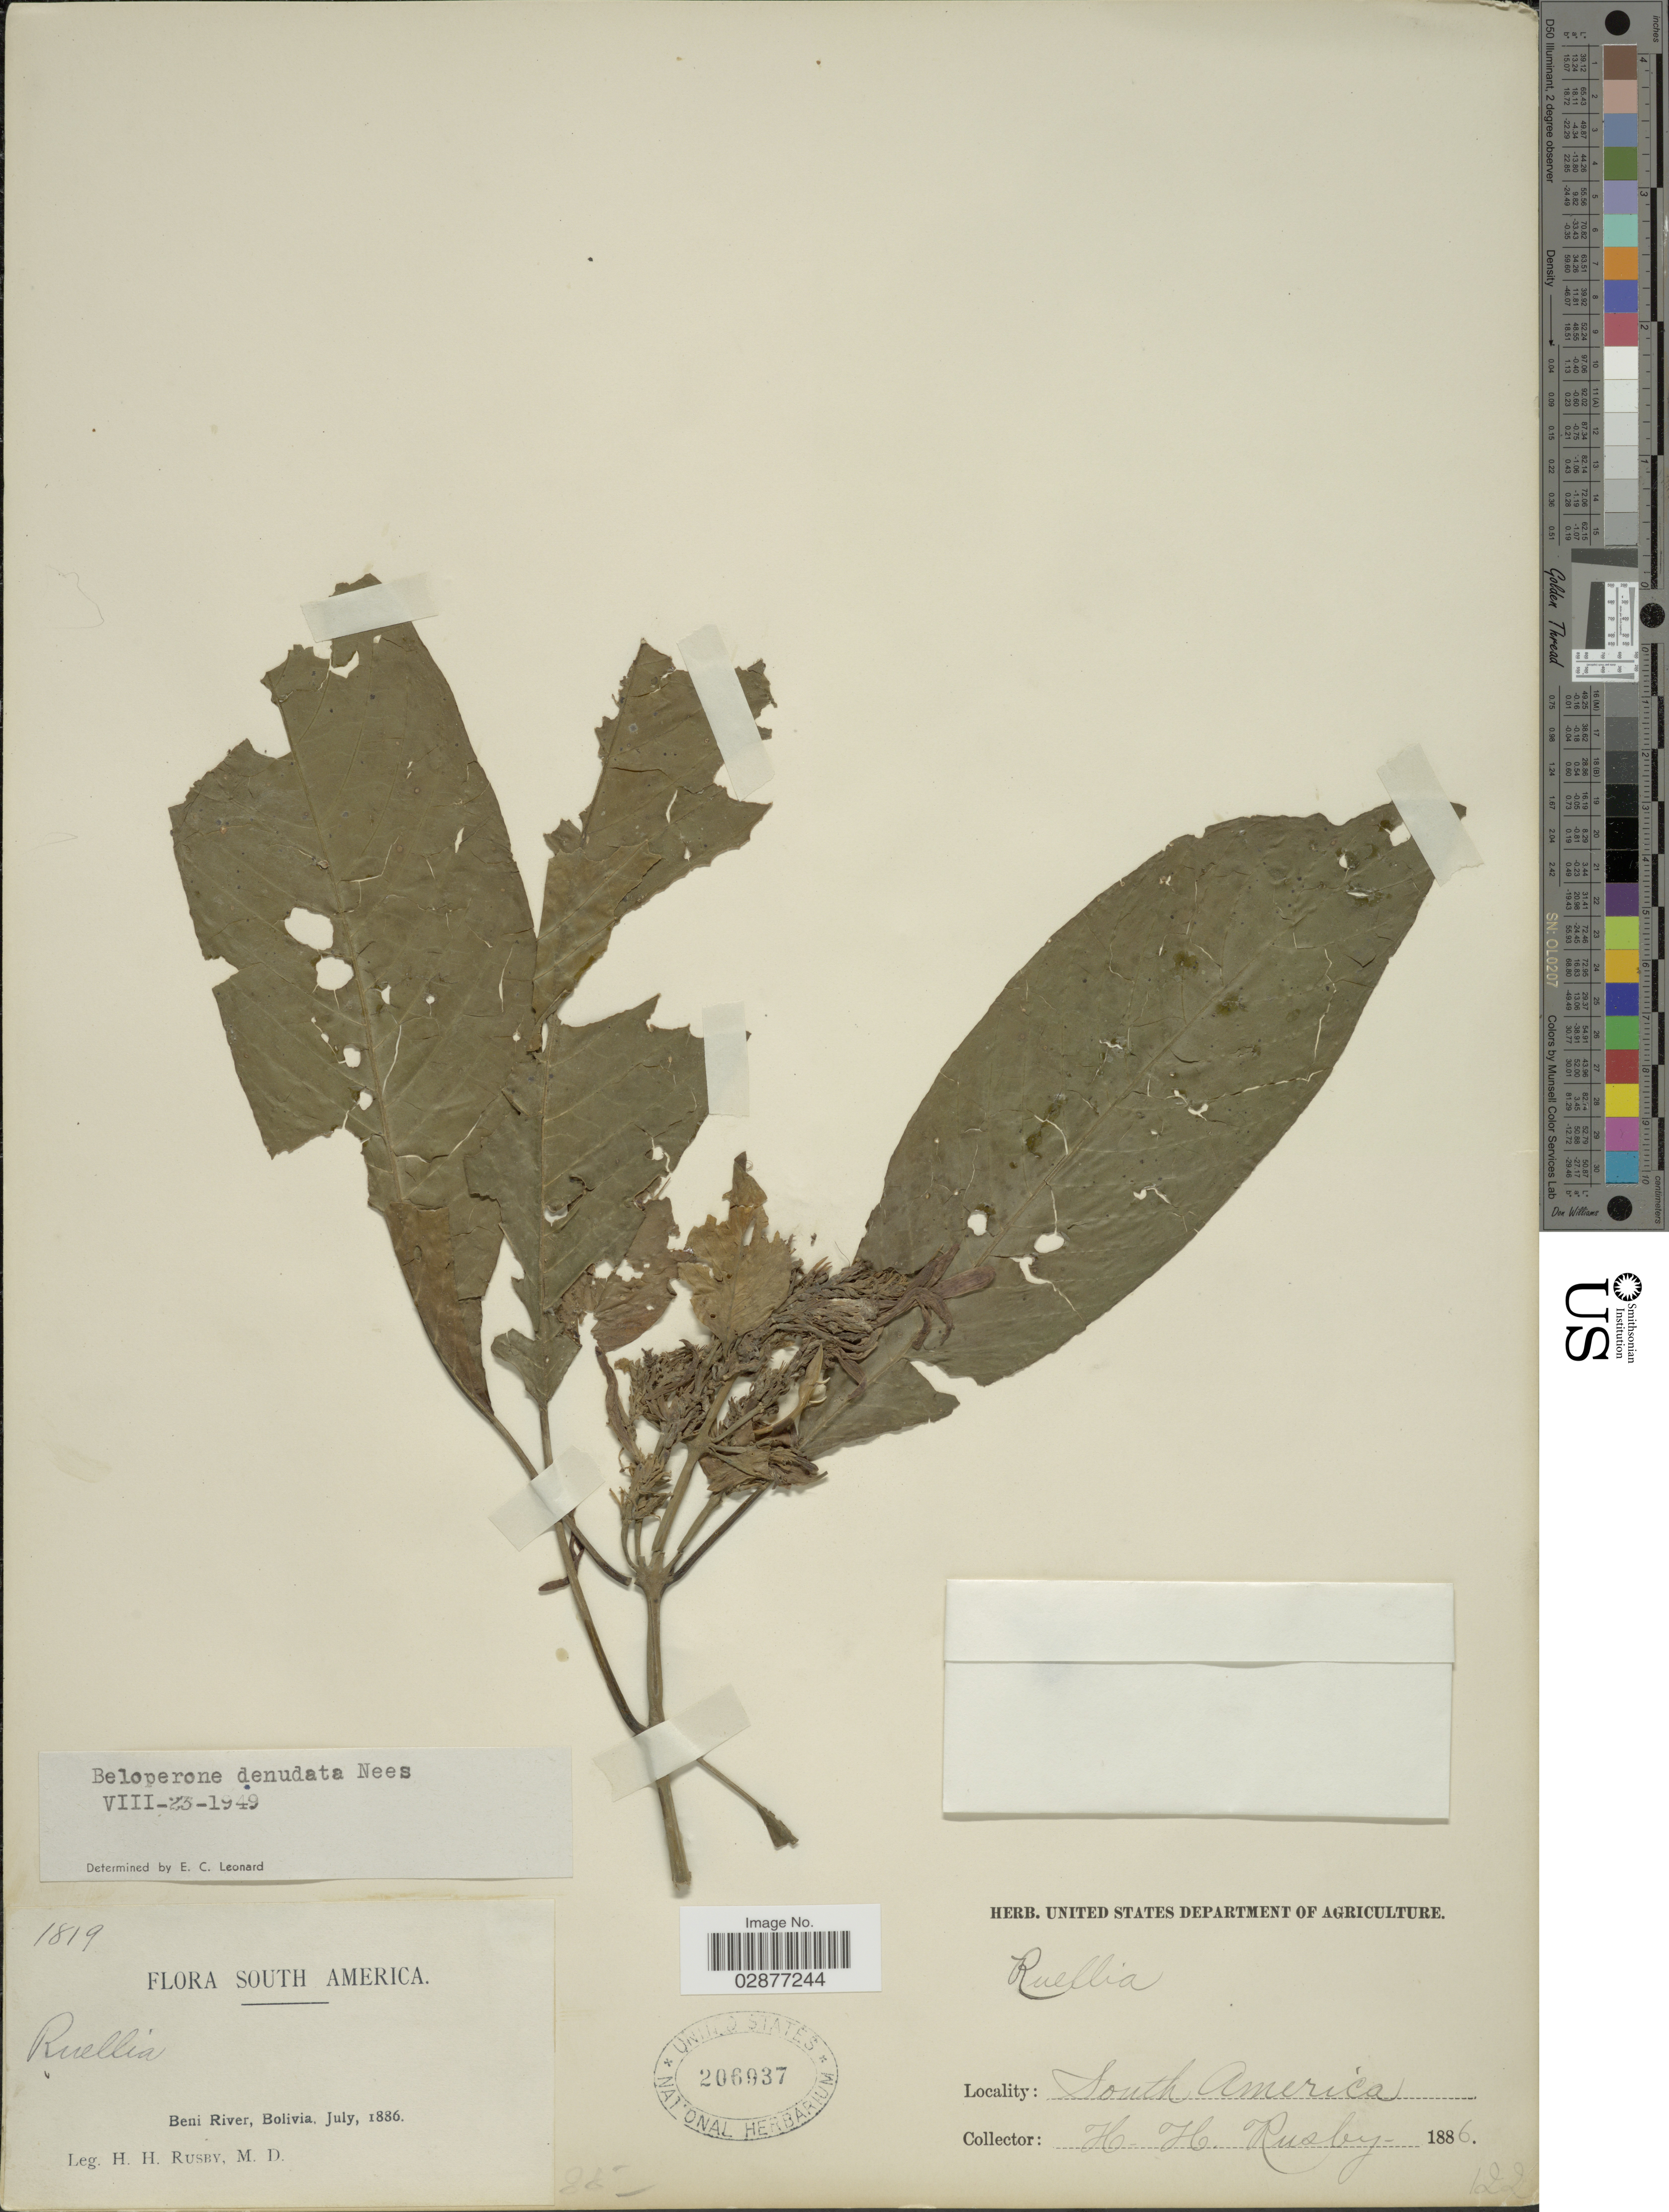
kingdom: Plantae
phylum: Tracheophyta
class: Magnoliopsida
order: Lamiales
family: Acanthaceae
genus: Justicia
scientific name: Justicia appendiculata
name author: (Ruiz & Pav.) Vahl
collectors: H. H. Rusby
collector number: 1819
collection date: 1886-07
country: Bolivia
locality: Beni River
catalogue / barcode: US 206937